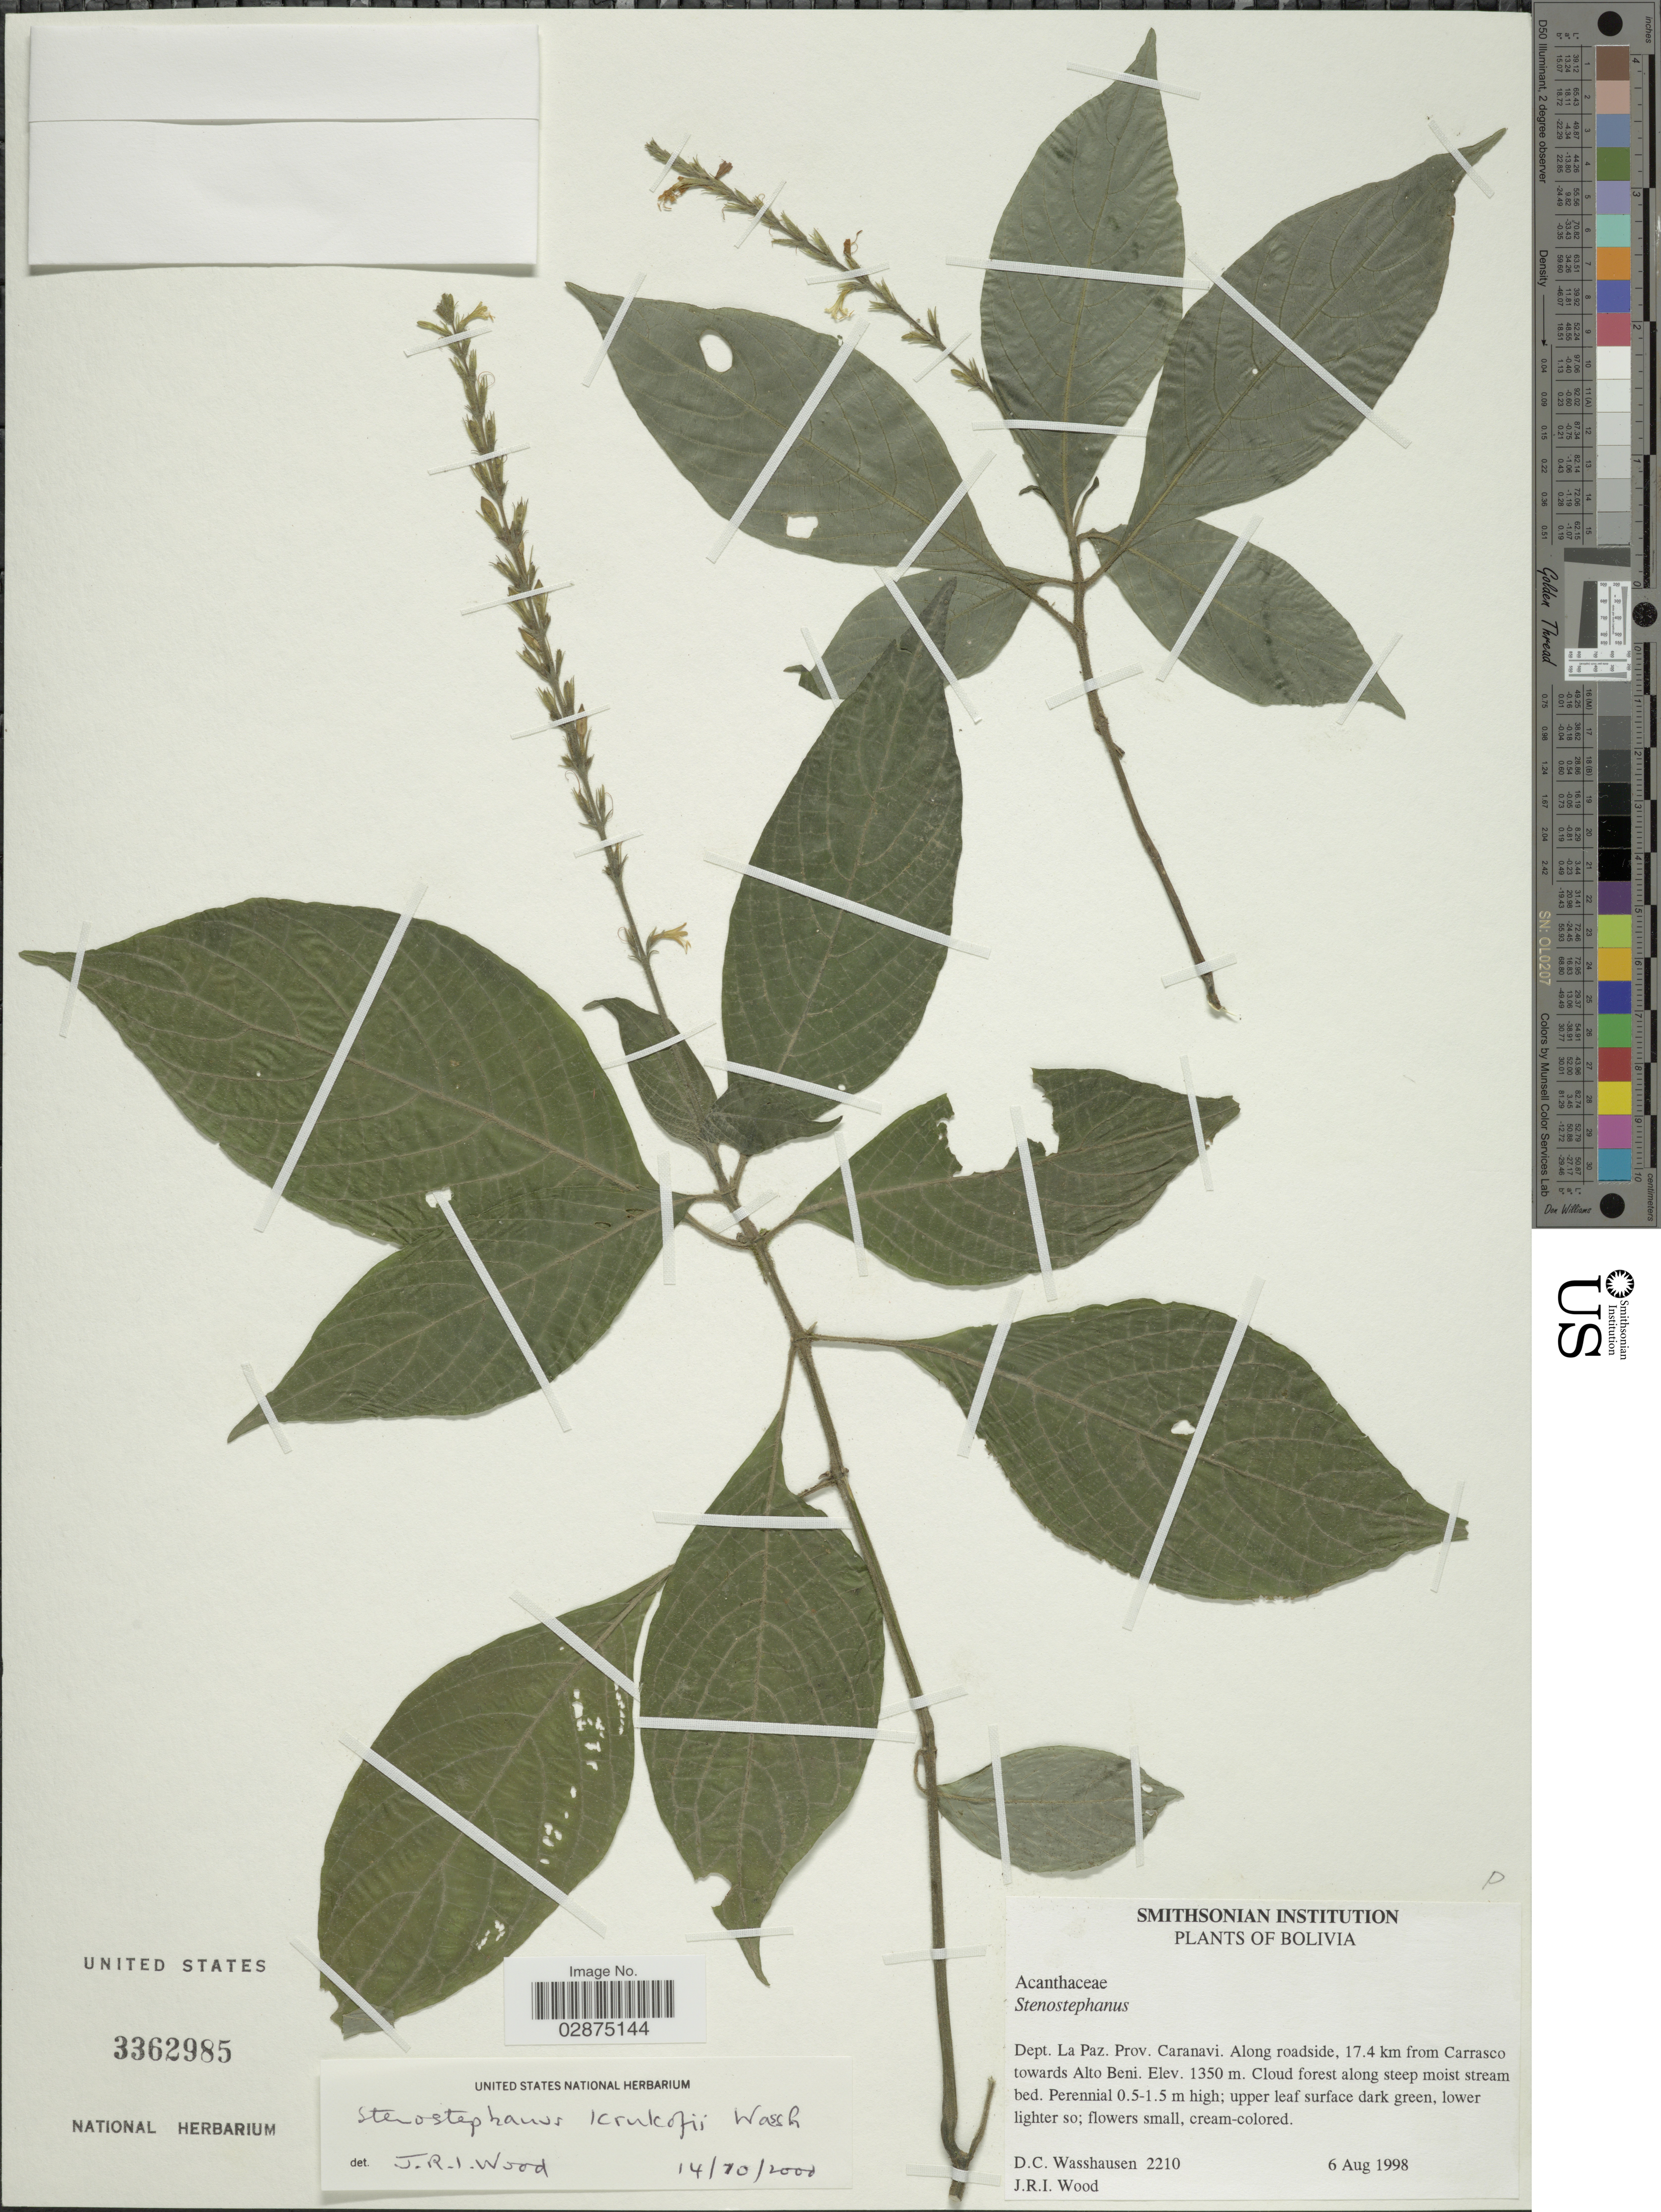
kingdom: Plantae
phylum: Tracheophyta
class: Magnoliopsida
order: Lamiales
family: Acanthaceae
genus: Stenostephanus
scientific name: Stenostephanus krukoffii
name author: Wassh.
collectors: D. C. Wasshausen & J. R. I. Wood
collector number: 2210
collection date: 1998-08-06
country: Bolivia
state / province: La Paz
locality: Dept. La Paz. Prov. Caranavi. Along roadside. 17.4 km from Carrasco towards Alto Beni.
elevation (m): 1350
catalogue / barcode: US 3362985